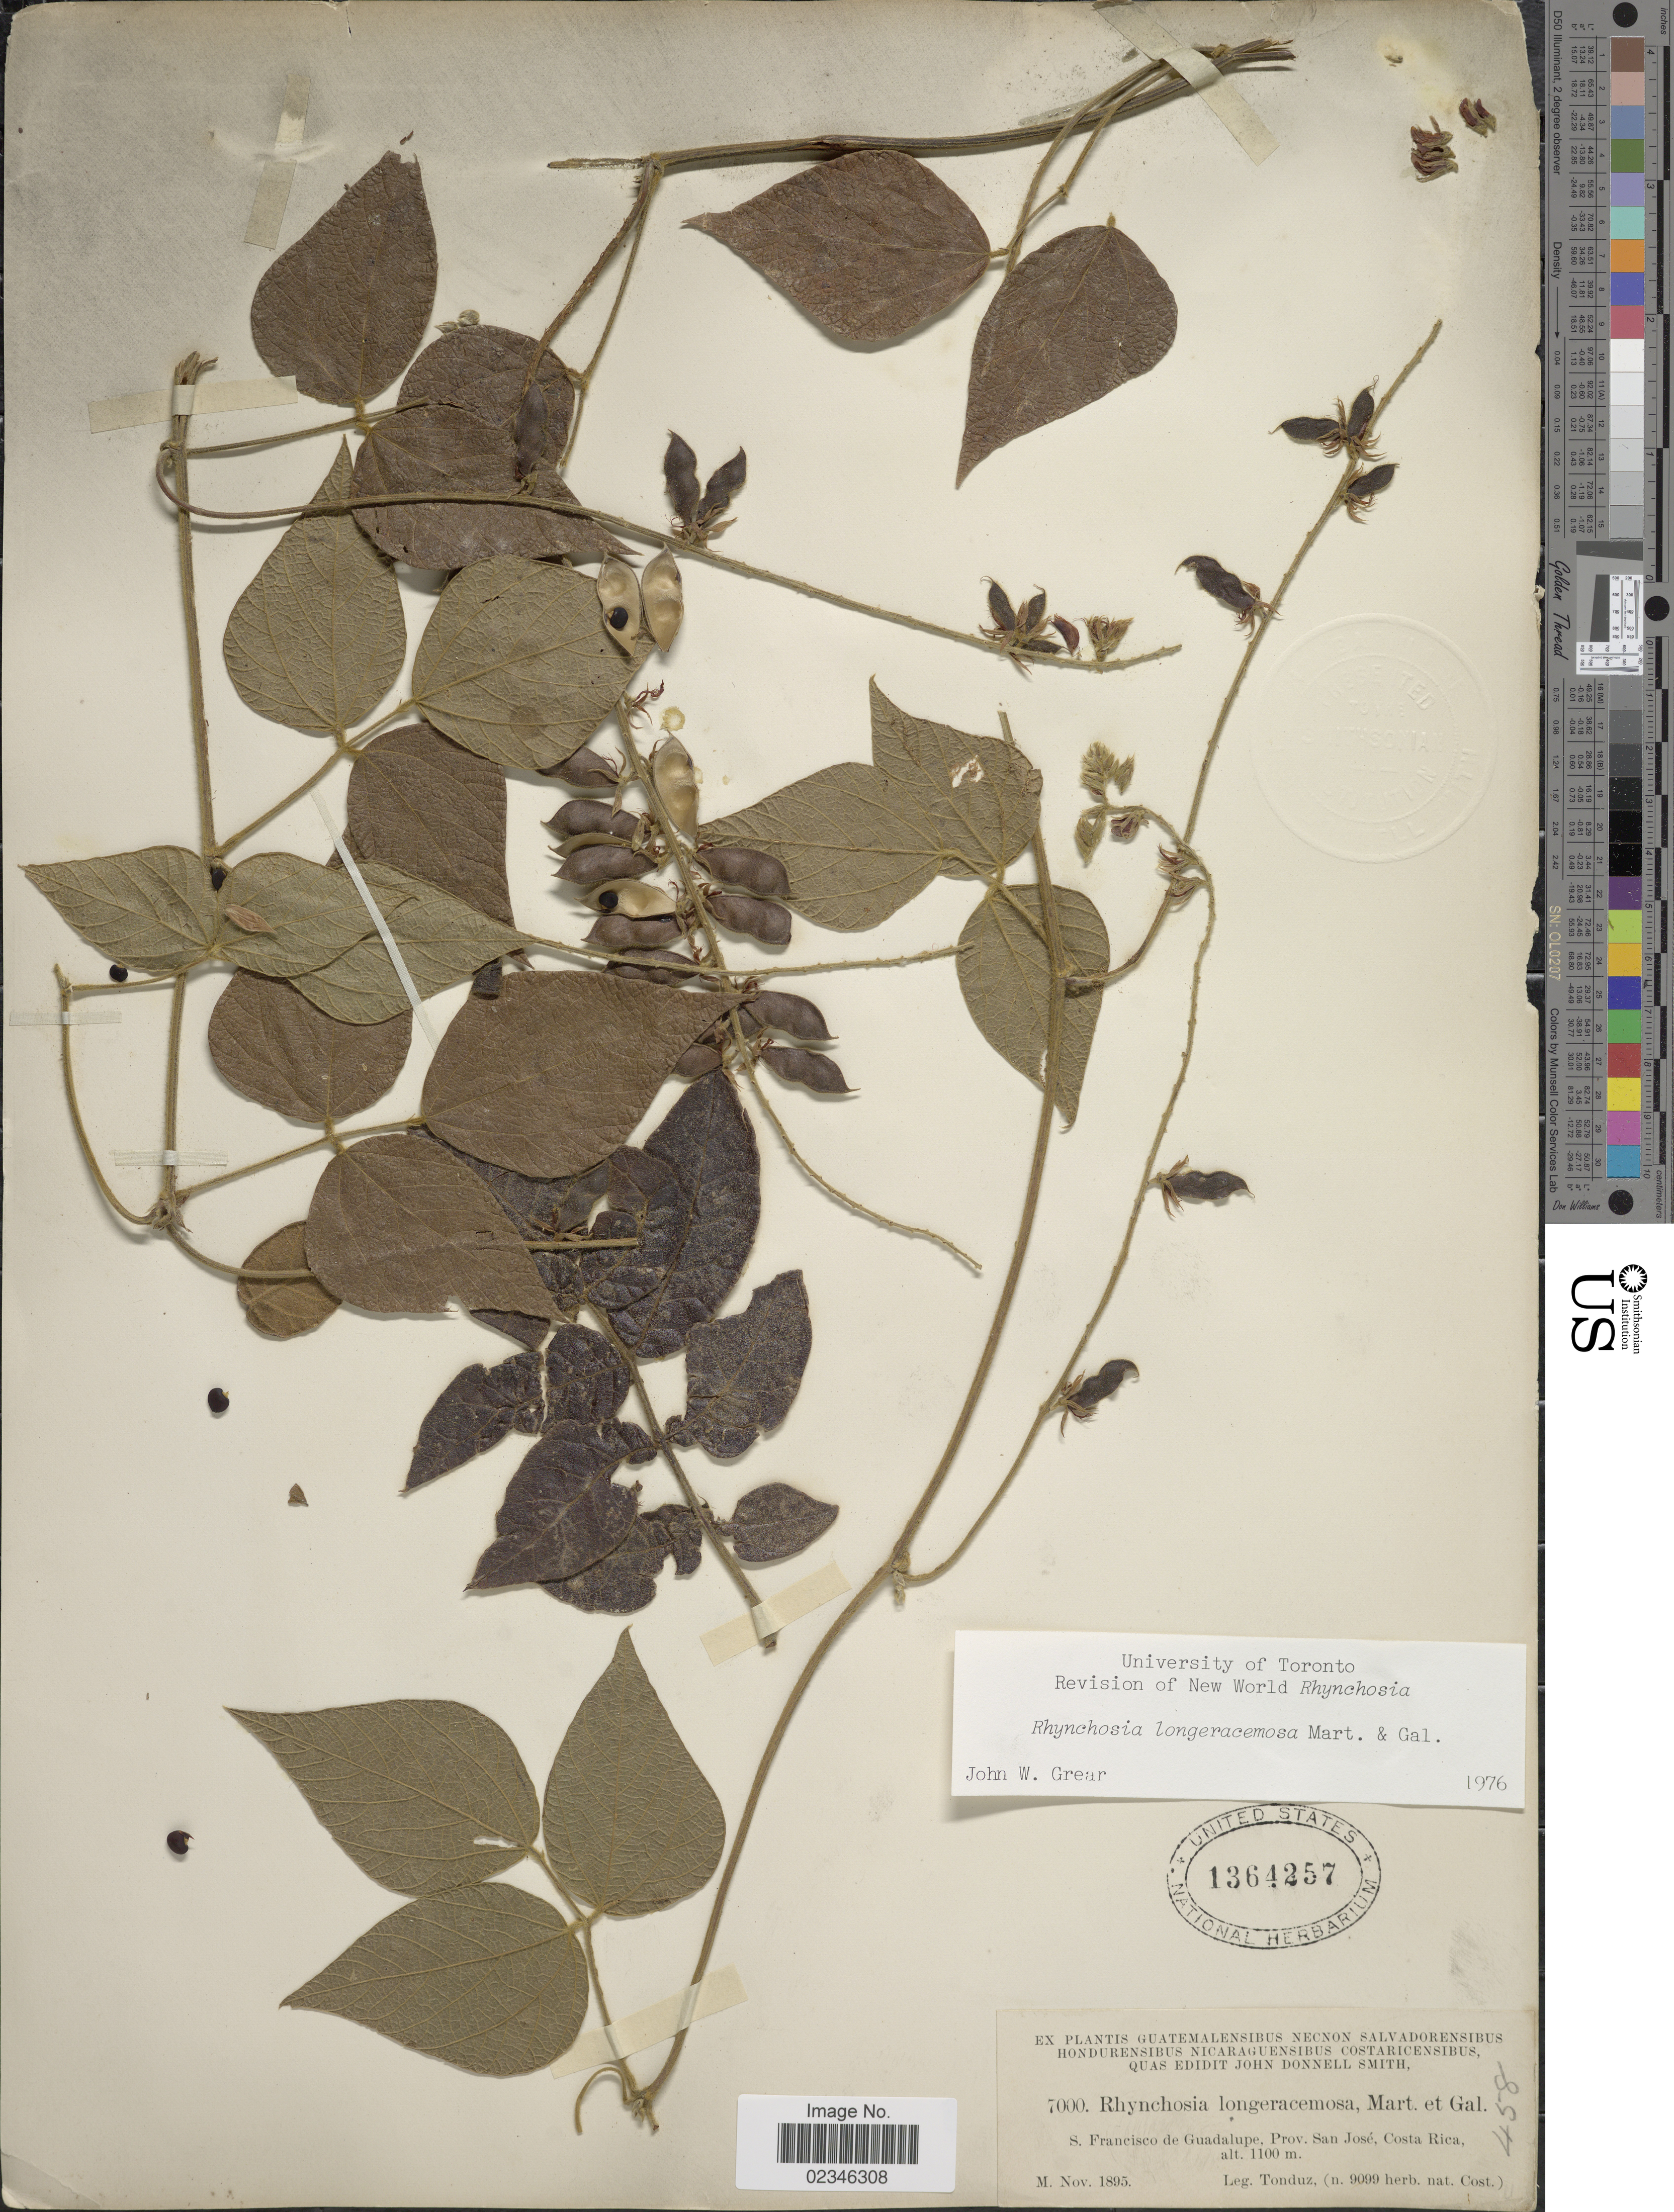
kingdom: Plantae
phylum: Tracheophyta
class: Magnoliopsida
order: Fabales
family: Fabaceae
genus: Rhynchosia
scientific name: Rhynchosia longeracemosa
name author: M. Martens & Galeotti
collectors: A. Tonduz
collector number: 7000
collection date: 1895-11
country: Costa Rica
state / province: San José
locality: S. Francisco de Guadalupe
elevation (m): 1100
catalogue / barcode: US 1364257